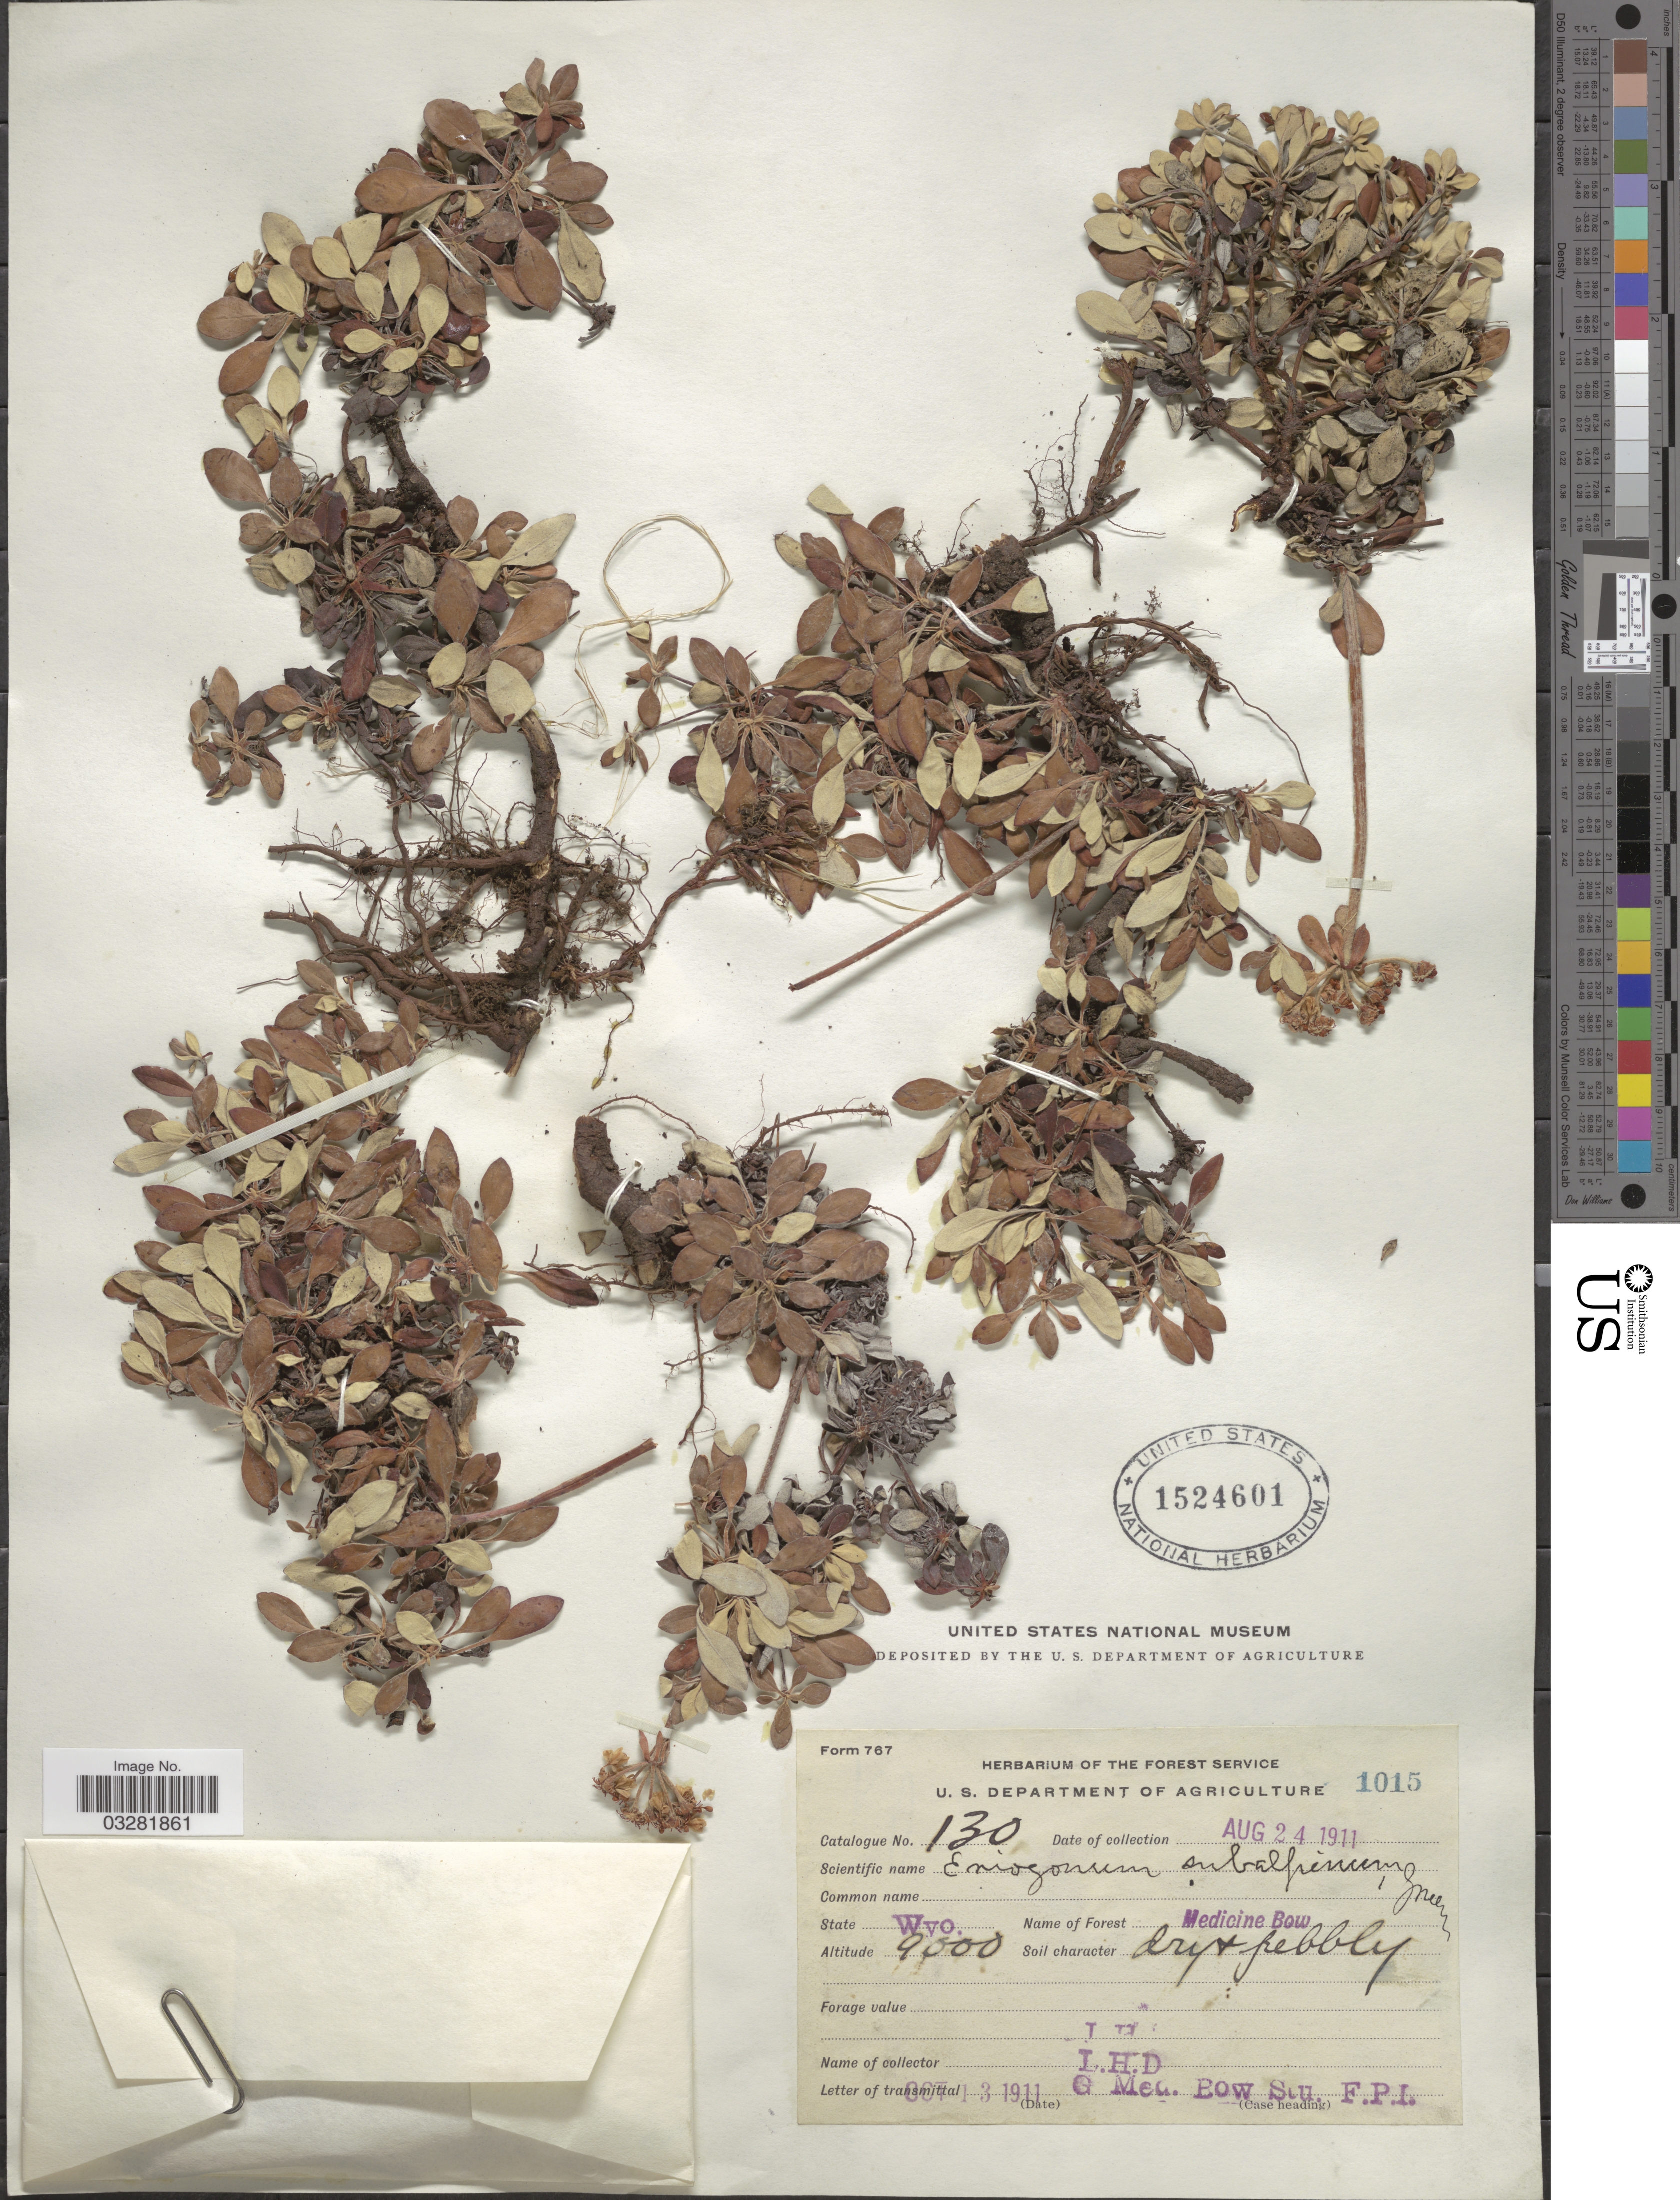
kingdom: Plantae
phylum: Tracheophyta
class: Magnoliopsida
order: Caryophyllales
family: Polygonaceae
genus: Eriogonum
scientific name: Eriogonum umbellatum var. subalpinum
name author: M.E. Jones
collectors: L. H. D.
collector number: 1015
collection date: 1911-08-24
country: United States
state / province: Wyoming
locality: Medicine Bow.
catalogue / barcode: US 1524601